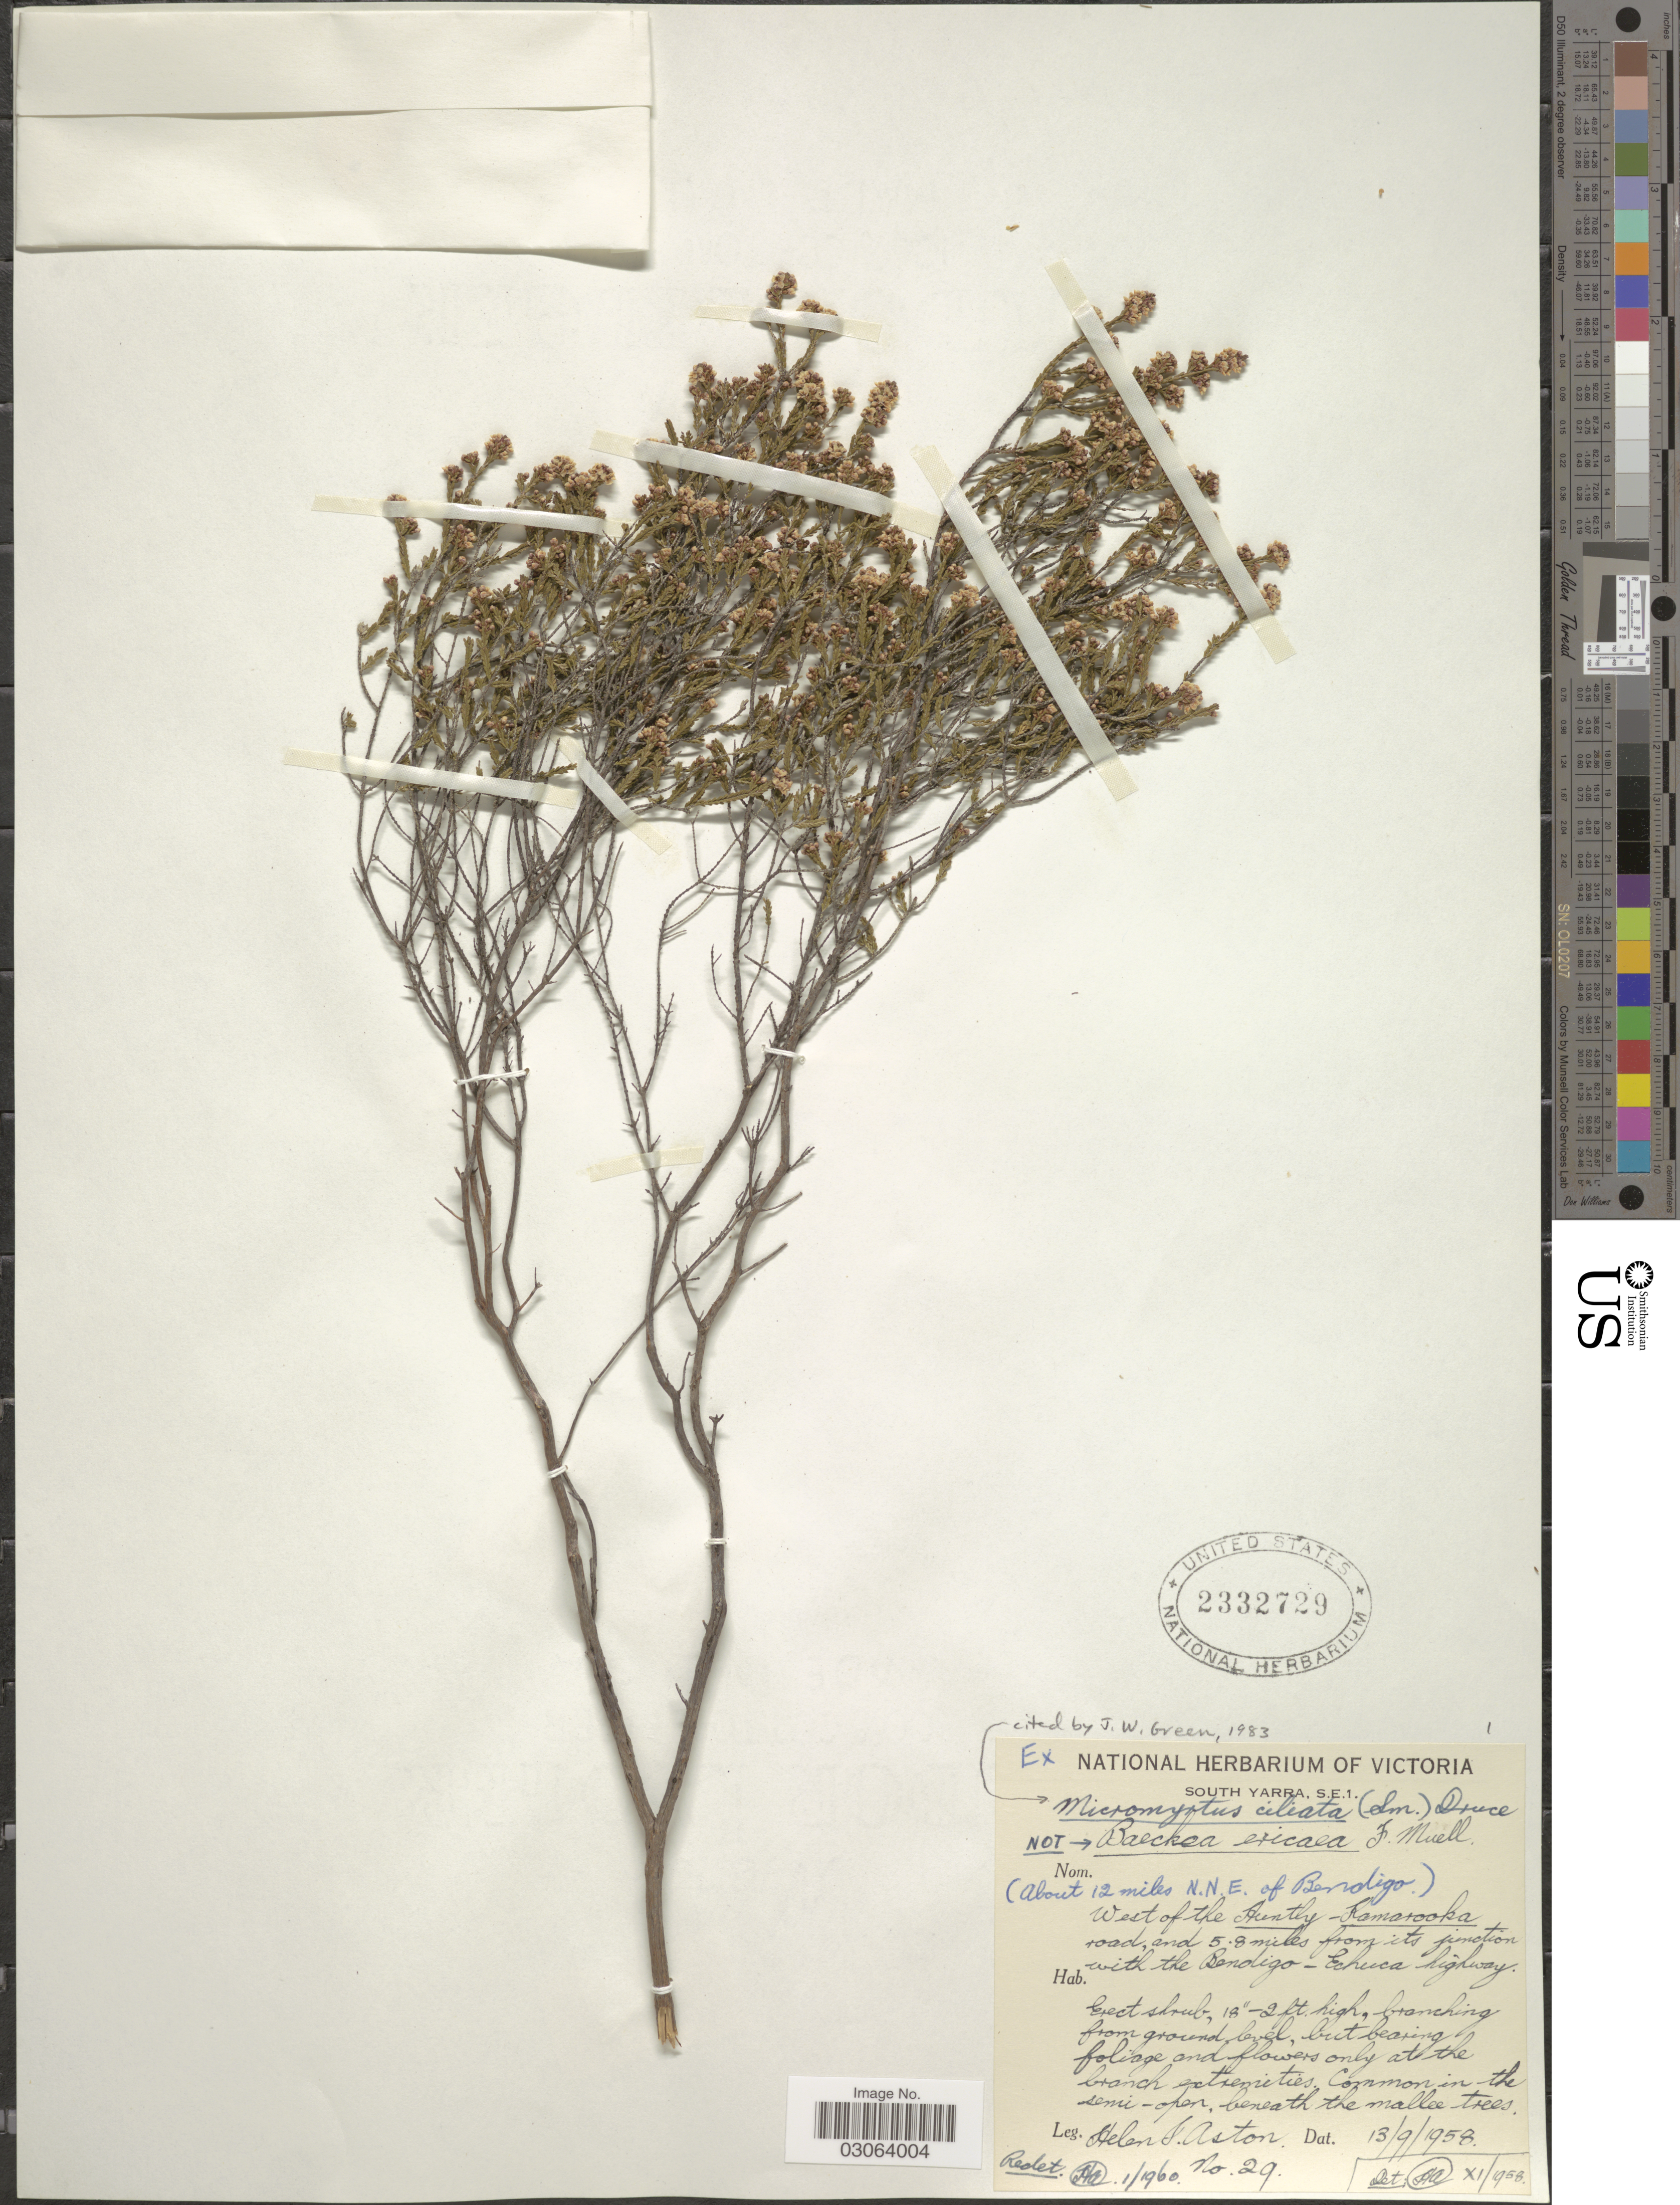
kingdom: Plantae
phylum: Tracheophyta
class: Magnoliopsida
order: Myrtales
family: Myrtaceae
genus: Micromyrtus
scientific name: Micromyrtus ciliata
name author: (Sm.) Druce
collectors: H. I. Aston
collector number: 29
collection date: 1958-09-13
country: Australia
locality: South Yarra, S.E. 1, (about 12 miles N.N.E. of Bendigo), West of the Huntly- Kamarooka road, and 5.8 miles from its junction with the Bendigo-Echecca highway.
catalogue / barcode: US 2332729